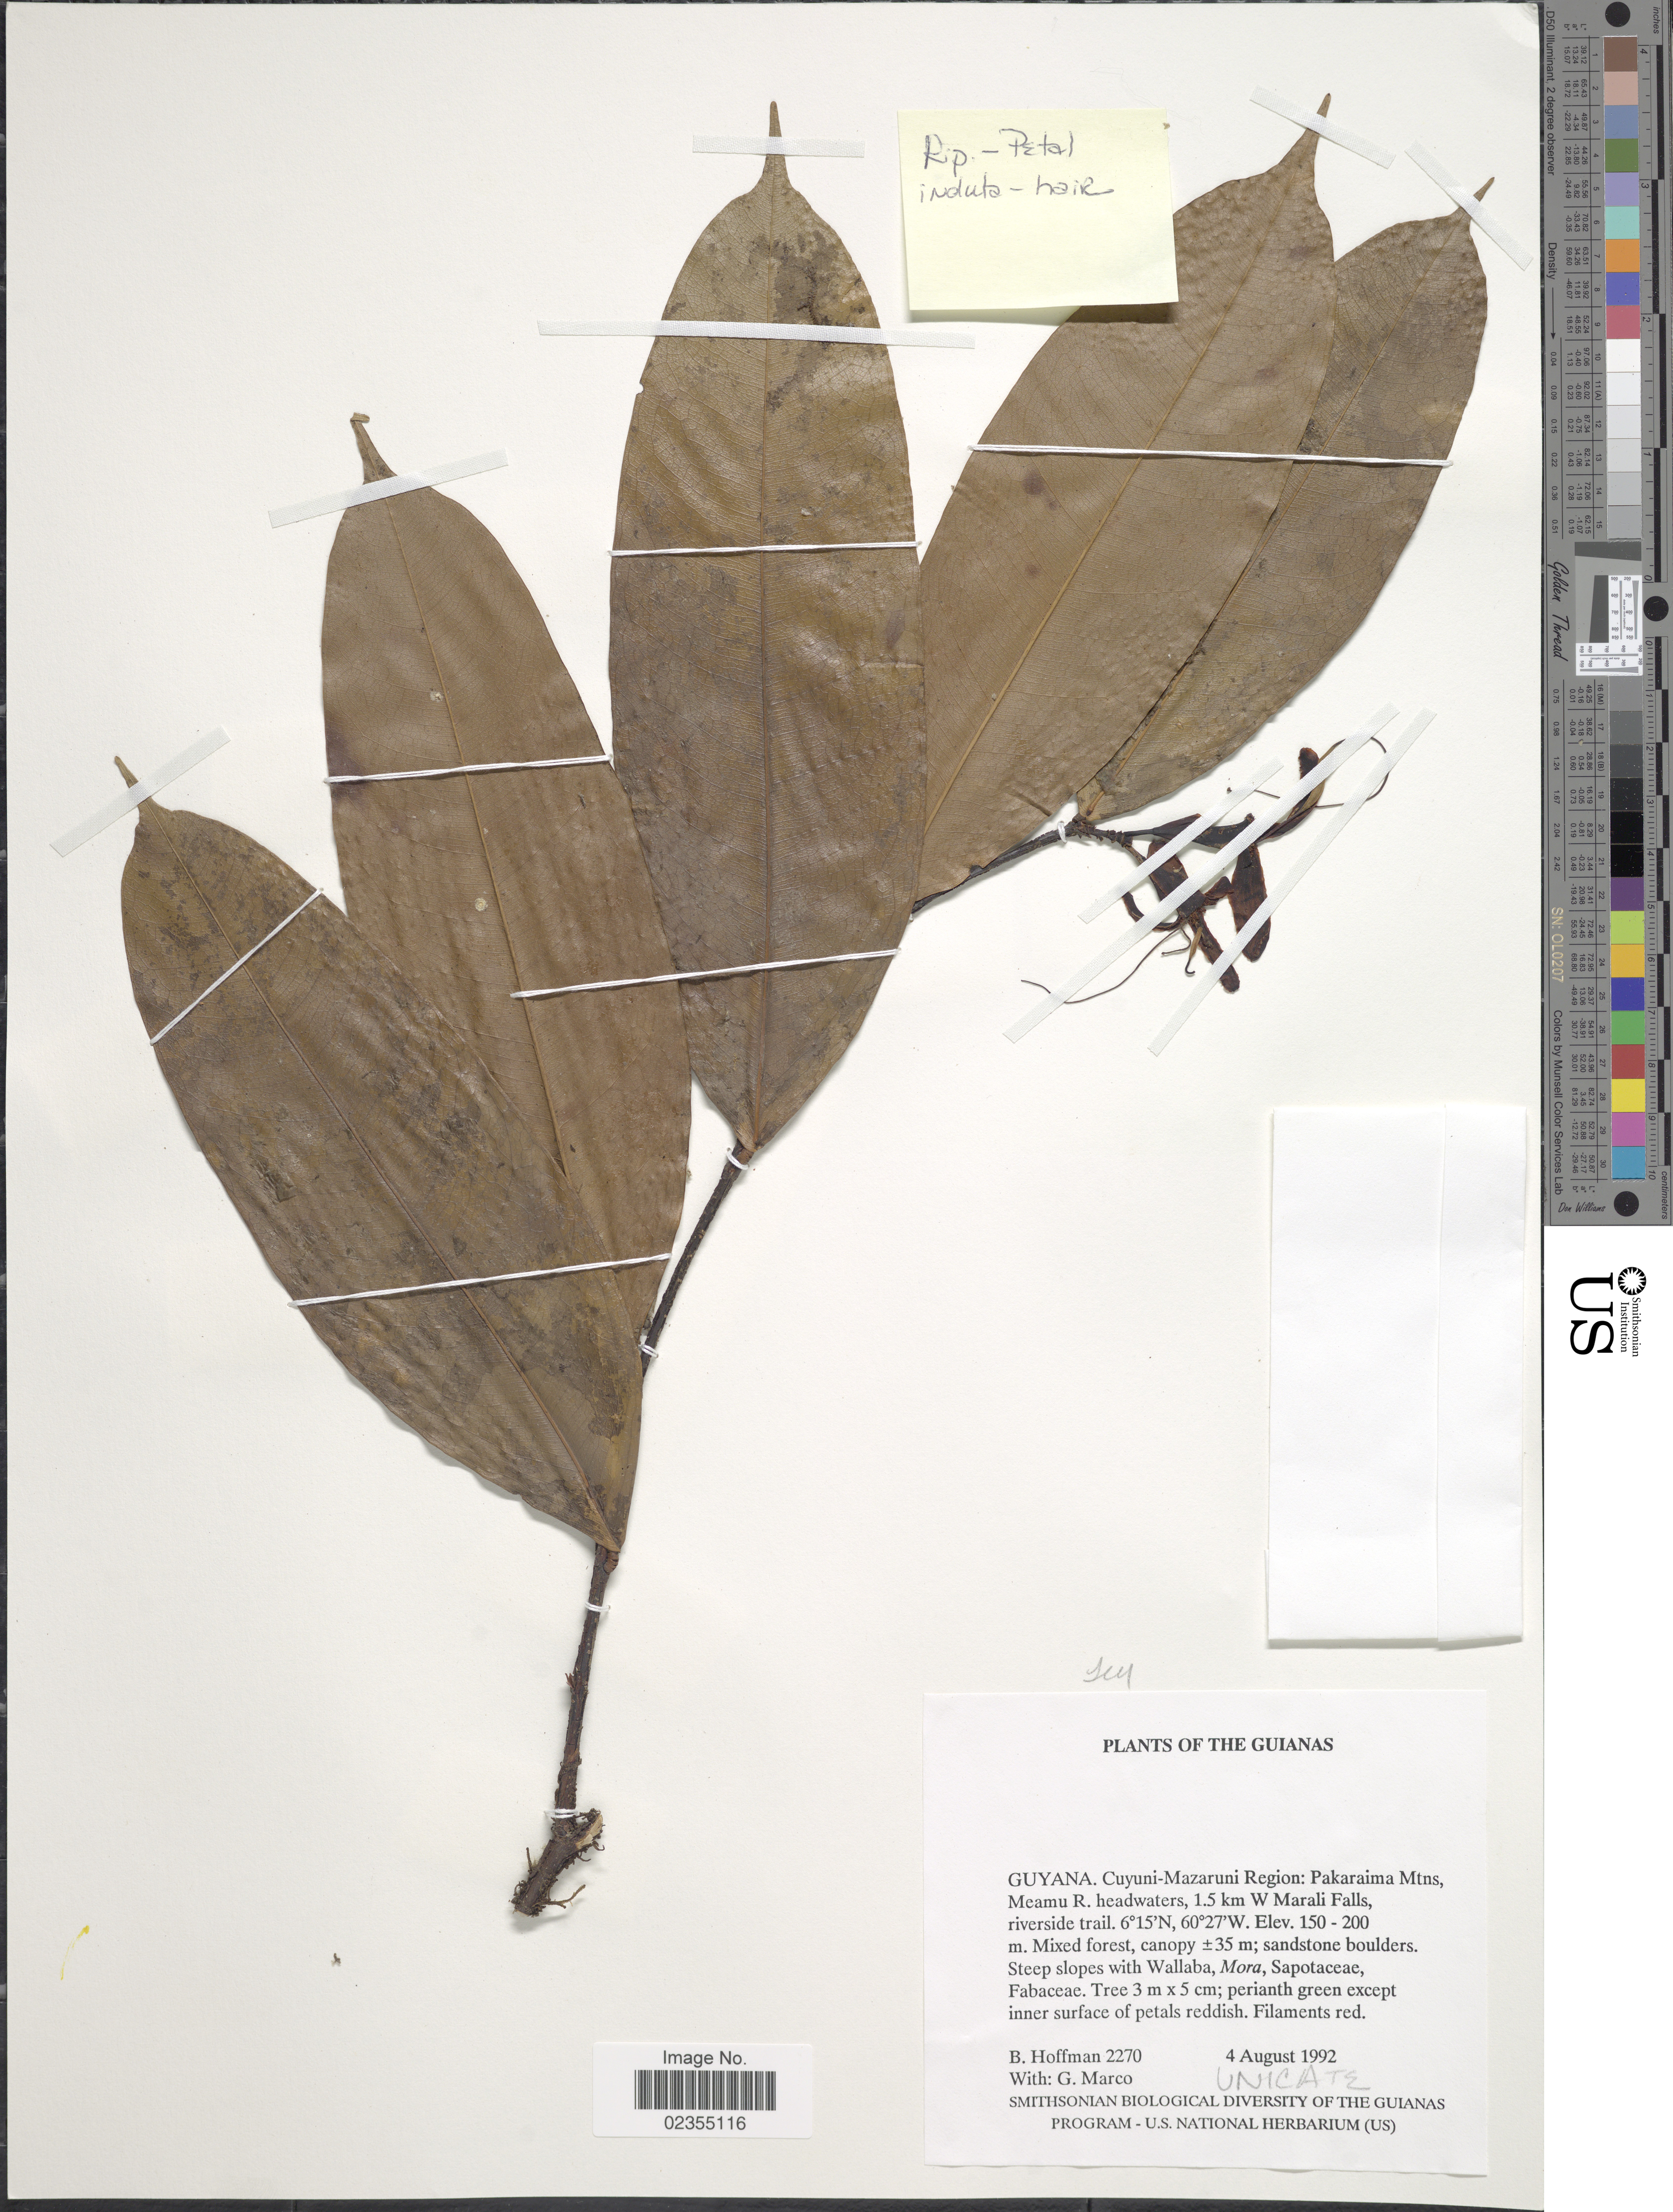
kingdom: Plantae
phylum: Tracheophyta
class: Magnoliopsida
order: Fabales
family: Fabaceae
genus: Paloue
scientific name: Paloue riparia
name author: Pulle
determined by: Mansano, V. F.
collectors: B. Hoffman & G. Marco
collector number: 2270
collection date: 1992-08-04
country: Guyana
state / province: Cuyuni-Mazaruni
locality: The Guianas. Pakaraima Mtns, Meamu R. headwaters, 1.5 km W Marali Falls, riverside trail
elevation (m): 150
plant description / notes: Unicate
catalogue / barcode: US 3727008